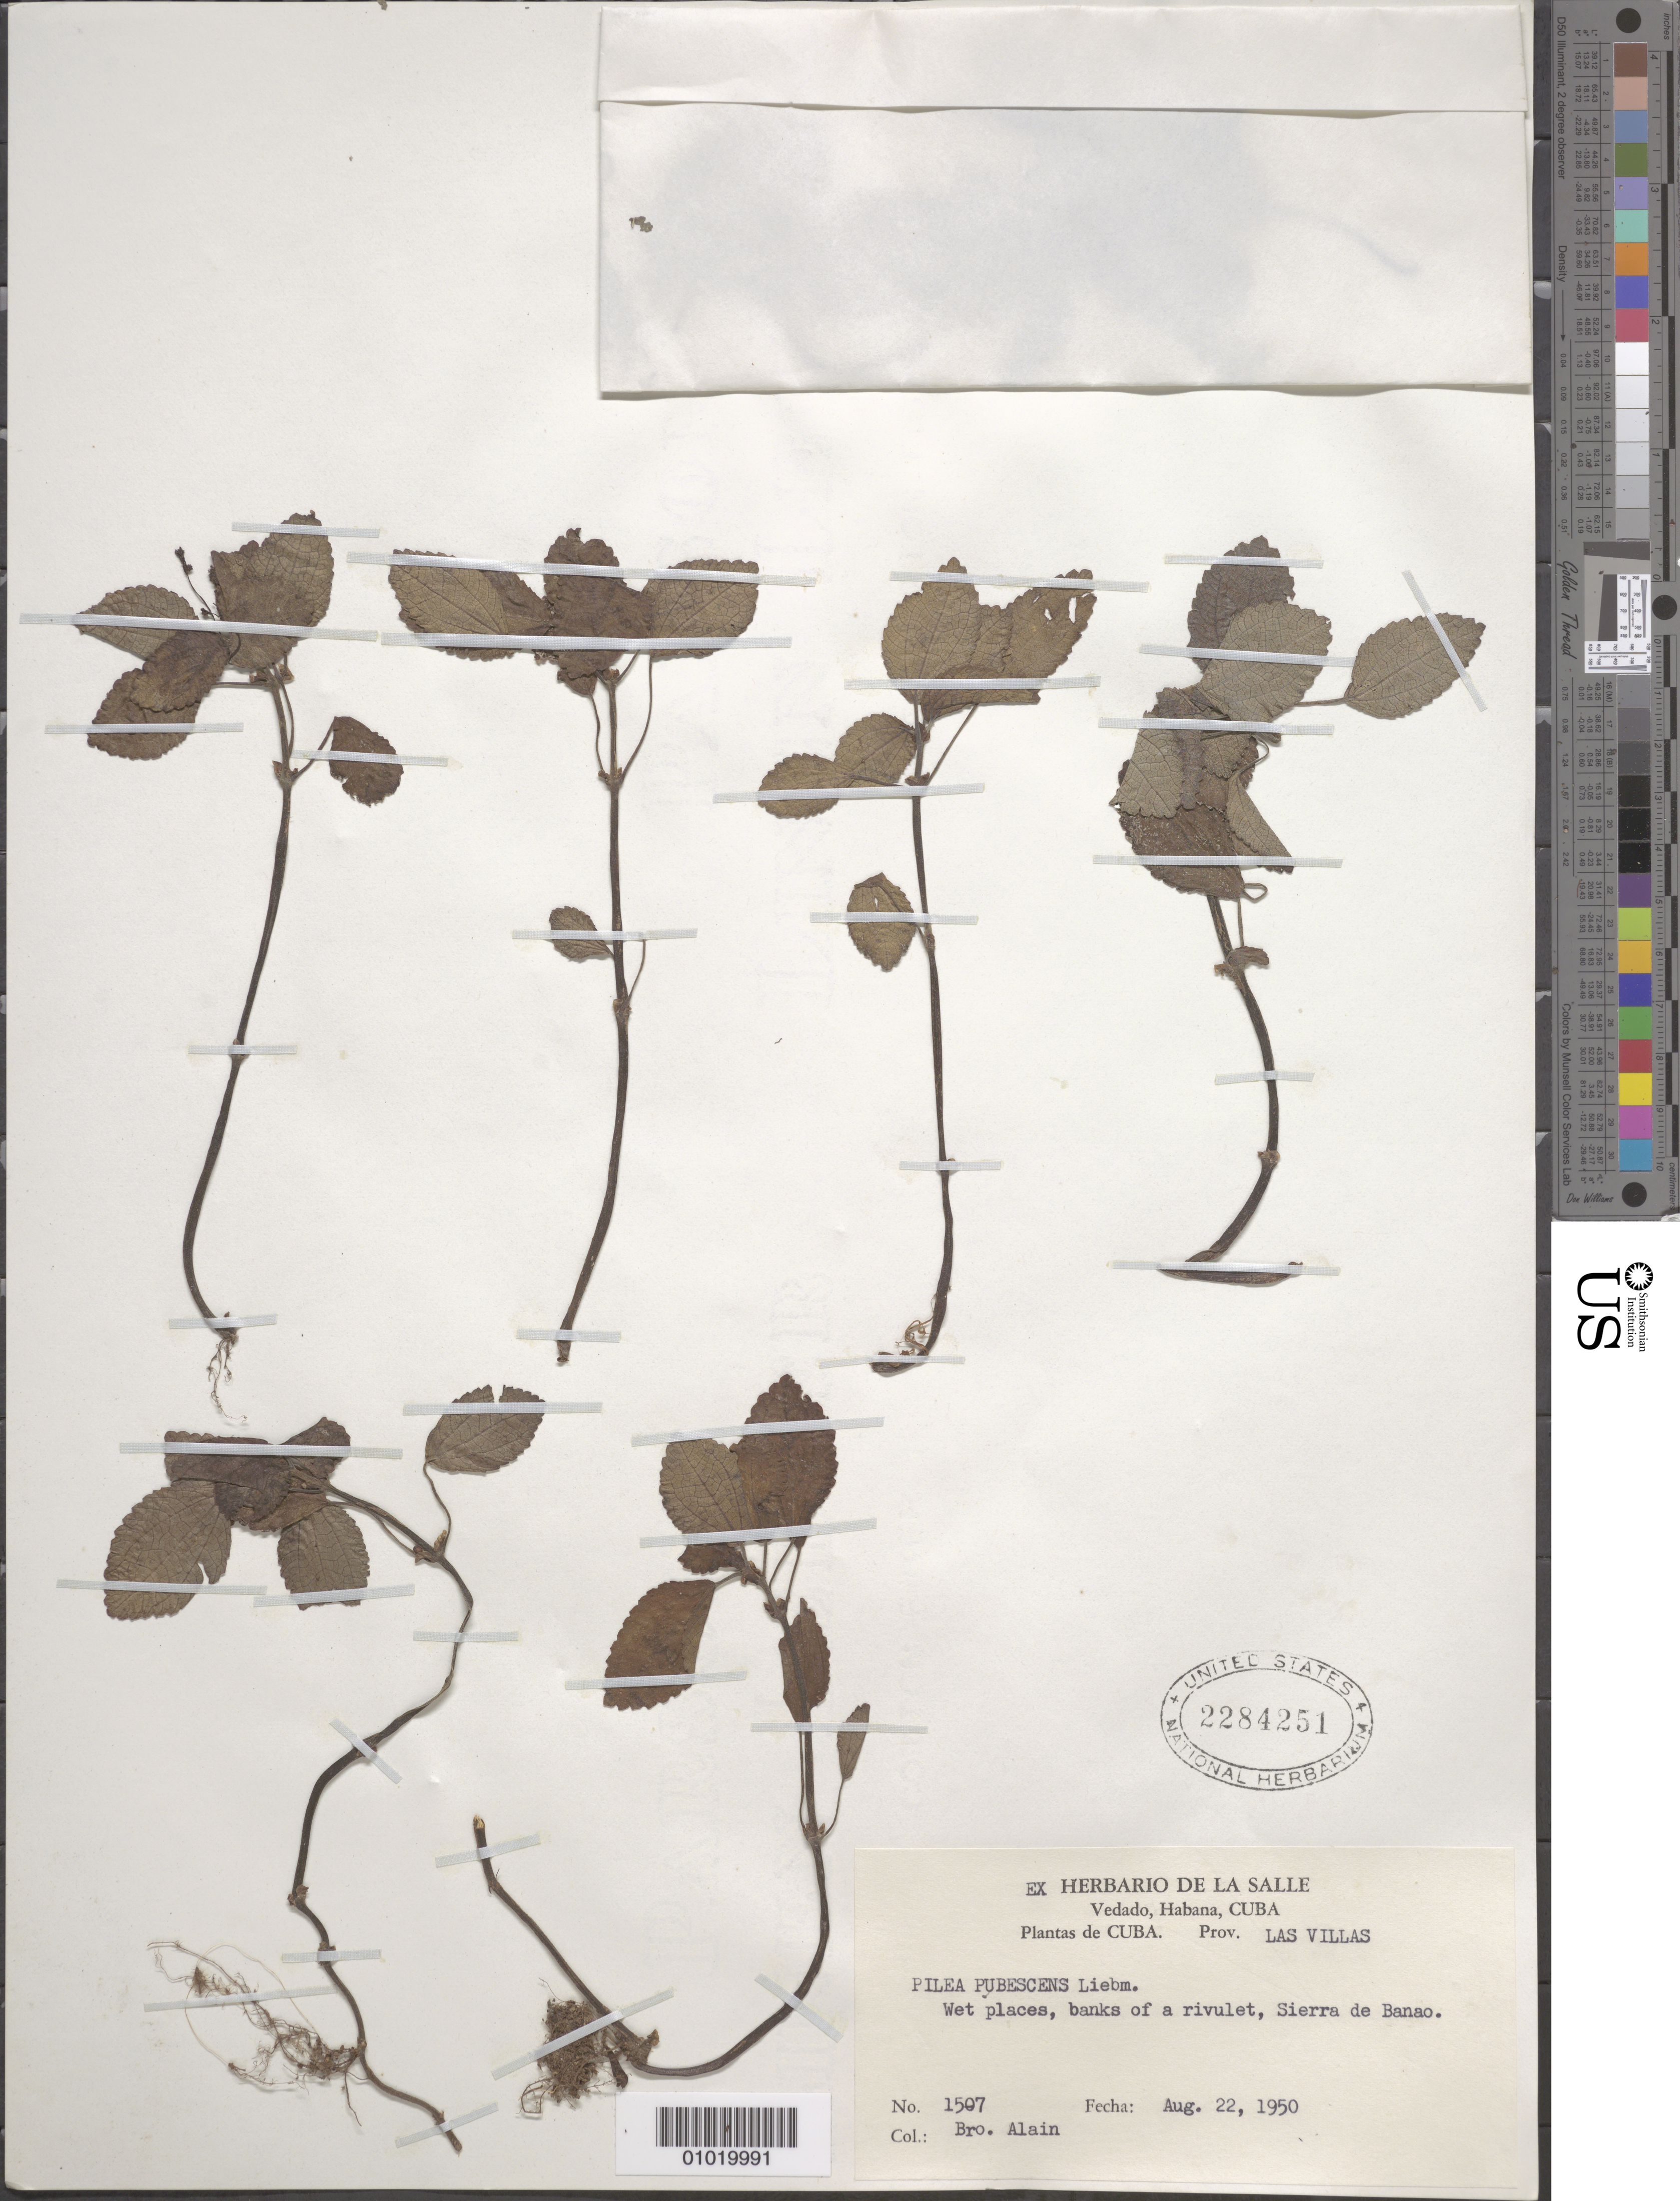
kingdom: Plantae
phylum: Tracheophyta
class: Magnoliopsida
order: Rosales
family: Urticaceae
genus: Pilea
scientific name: Pilea pubescens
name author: Liebm.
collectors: A. H. Liogier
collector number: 1507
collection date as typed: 22 Aug 1950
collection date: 1950-08-22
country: Cuba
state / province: Las Villas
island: Cuba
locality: Sierra de Banao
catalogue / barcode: US 2284251